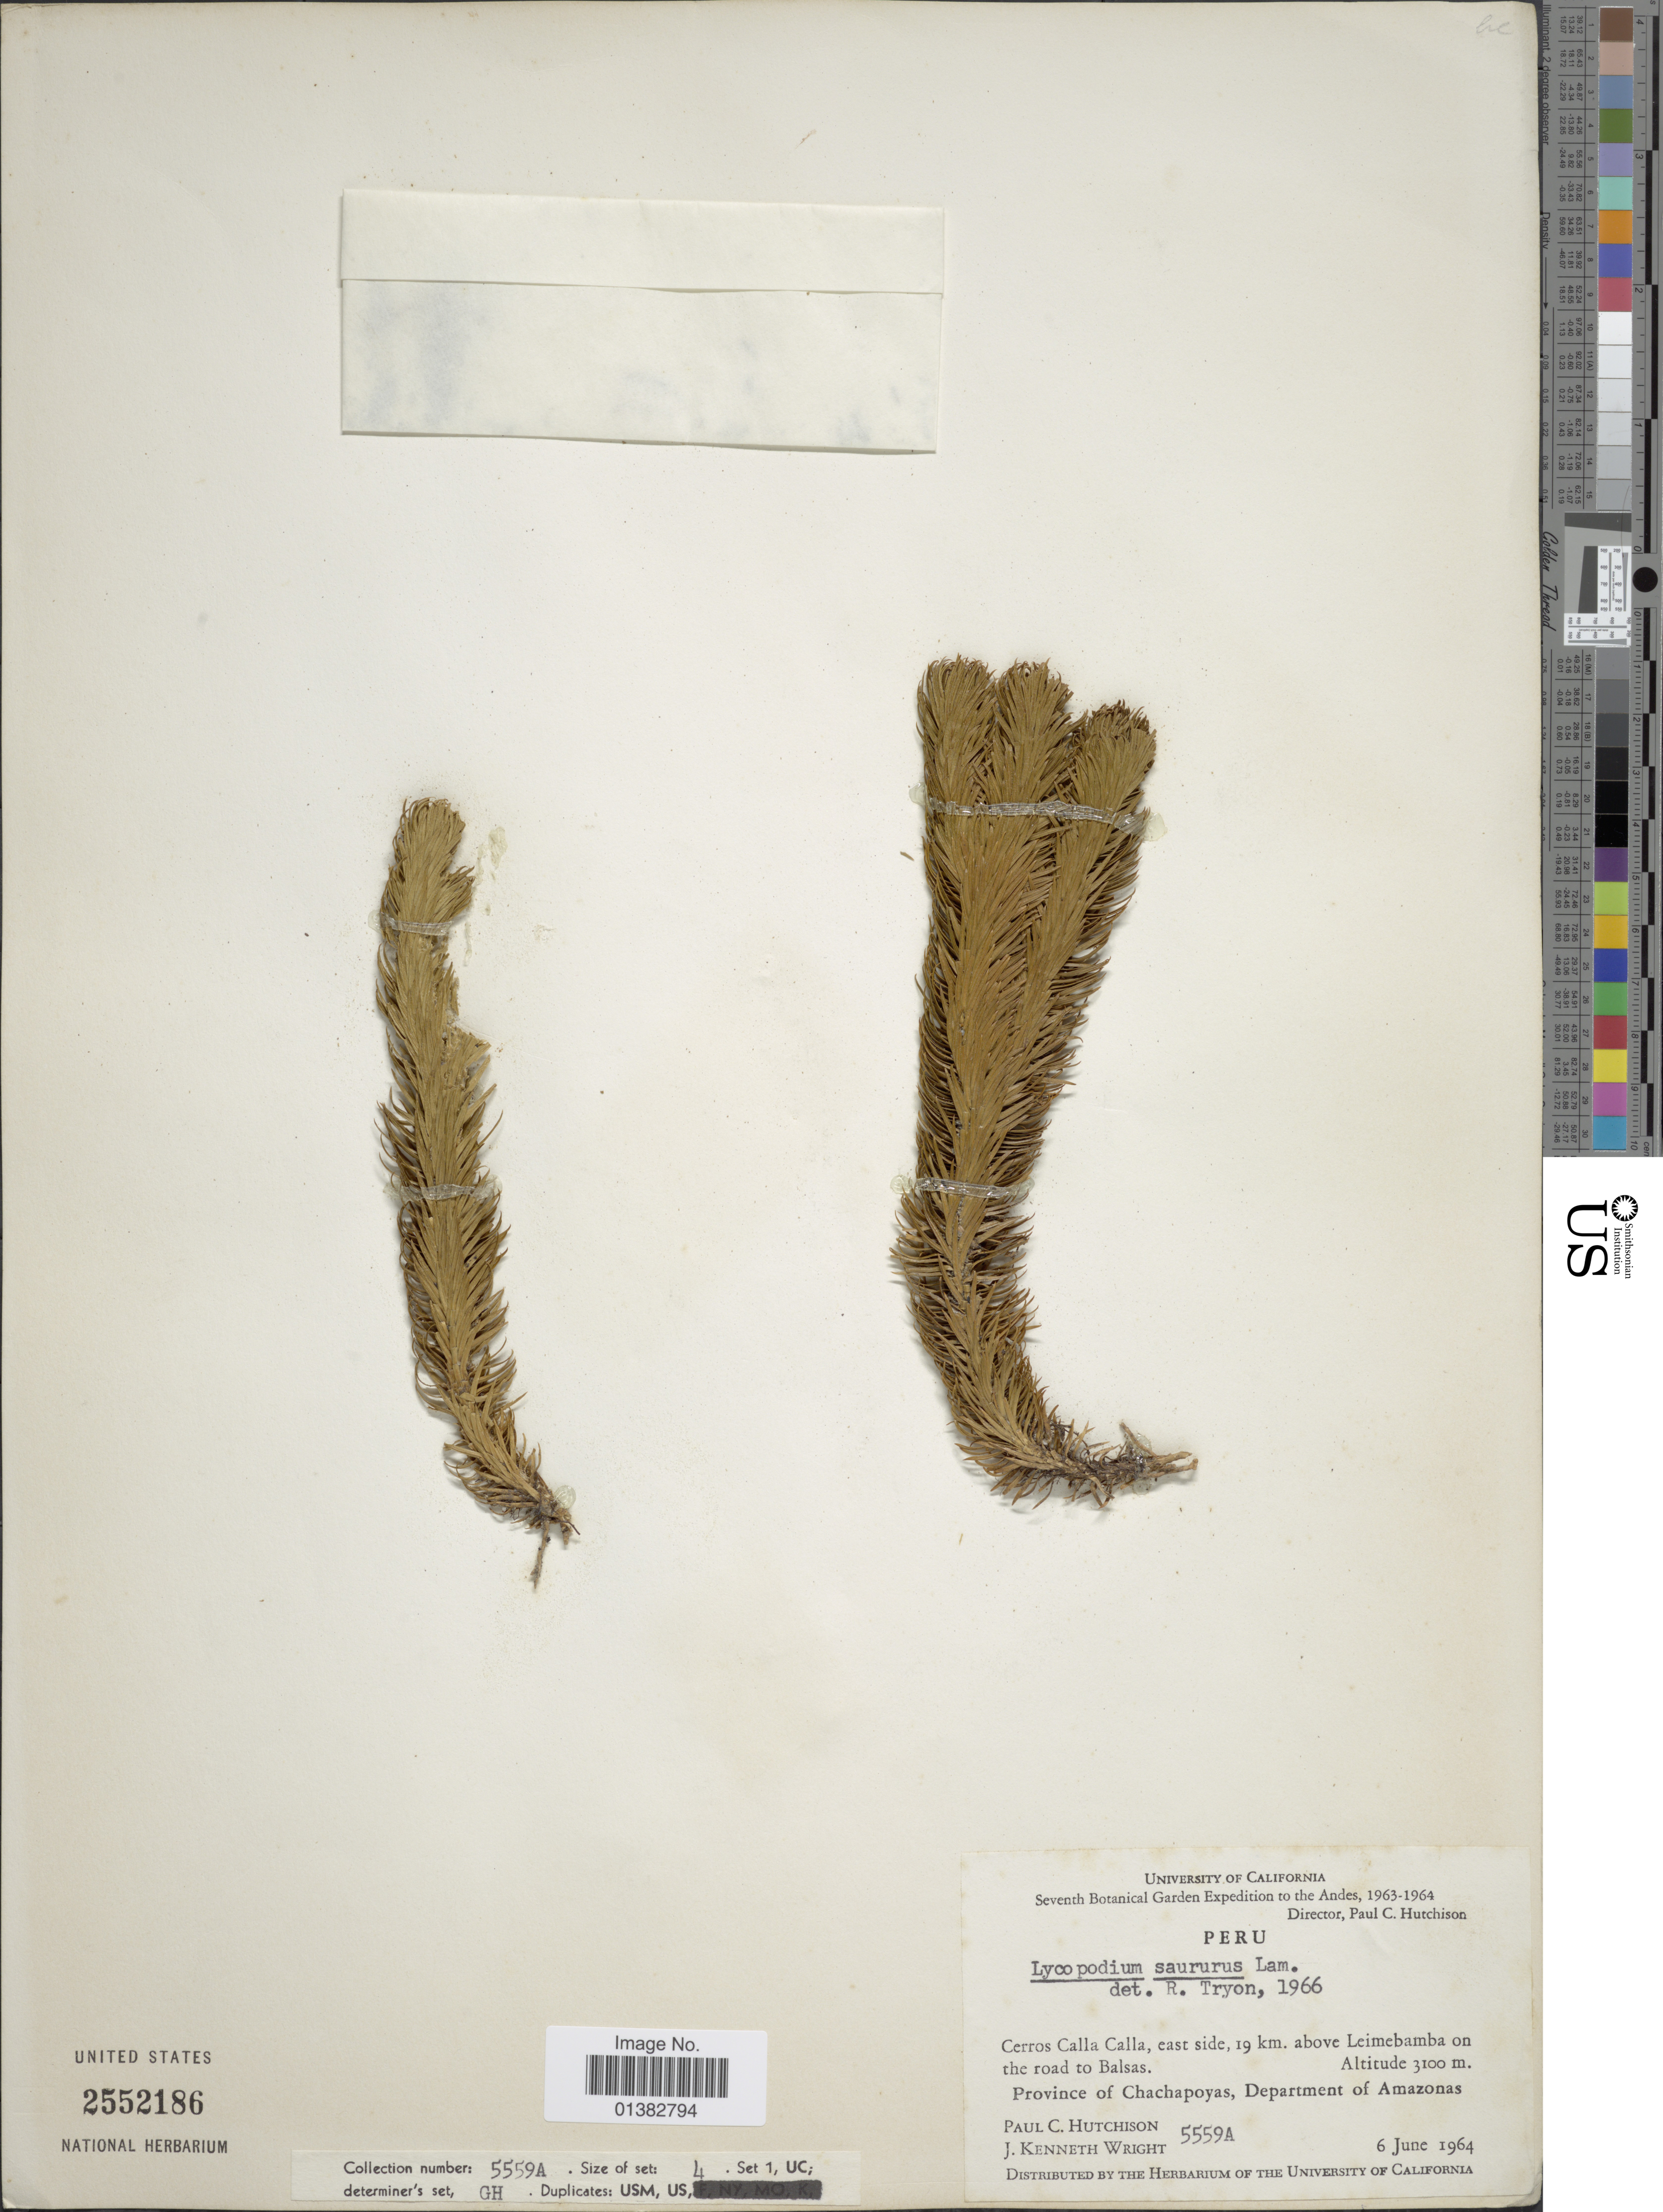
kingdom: Plantae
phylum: Tracheophyta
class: Lycopodiopsida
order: Lycopodiales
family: Lycopodiaceae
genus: Phlegmariurus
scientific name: Phlegmariurus saururus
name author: (Lam.) B. Øllg.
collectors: P. C. Hutchison & J. K. Wright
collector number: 5559A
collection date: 1964-06-06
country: Peru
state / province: Amazonas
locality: Cerros Calla Calla, east side, 19 km. above Leimebamba on the road to Balsas, Province of Chachapoyas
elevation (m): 3100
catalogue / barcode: US 2552186